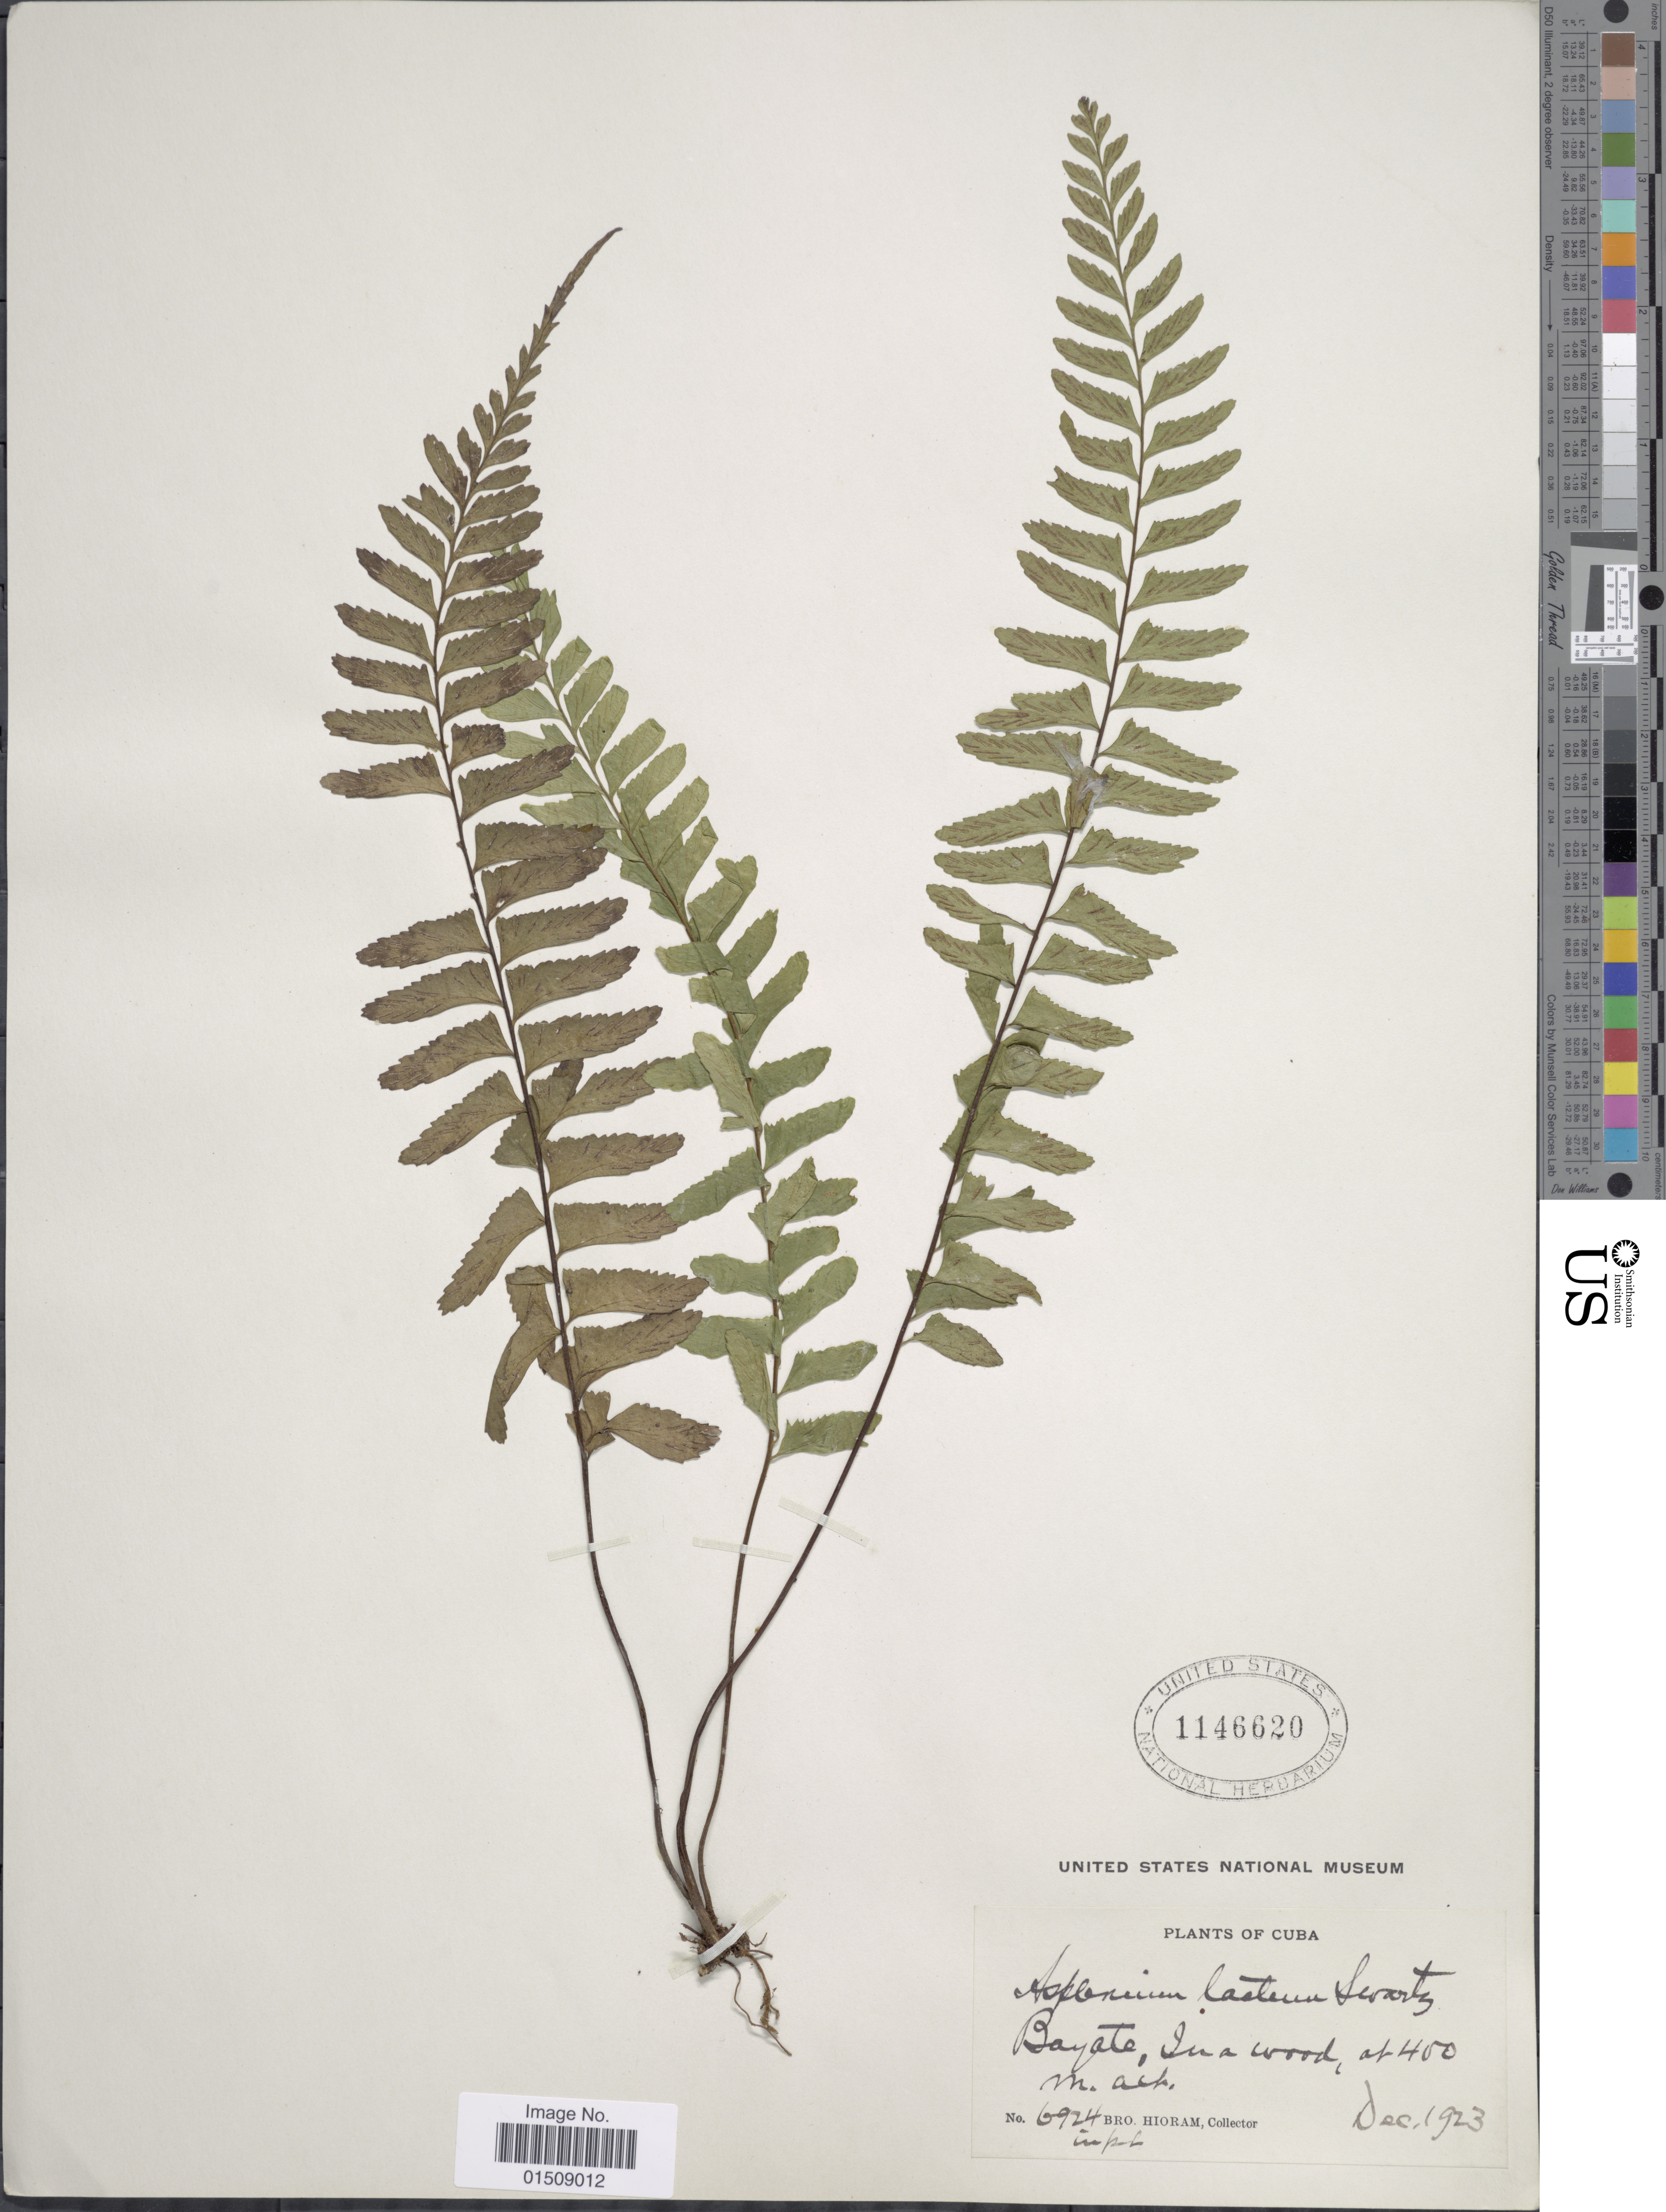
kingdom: Plantae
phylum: Tracheophyta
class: Polypodiopsida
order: Polypodiales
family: Aspleniaceae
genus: Asplenium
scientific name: Asplenium laetum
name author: Sw.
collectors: Bro. Hioram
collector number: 6924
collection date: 1923-12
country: Cuba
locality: Bayata, In a wood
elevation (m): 400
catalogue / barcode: US 1146620